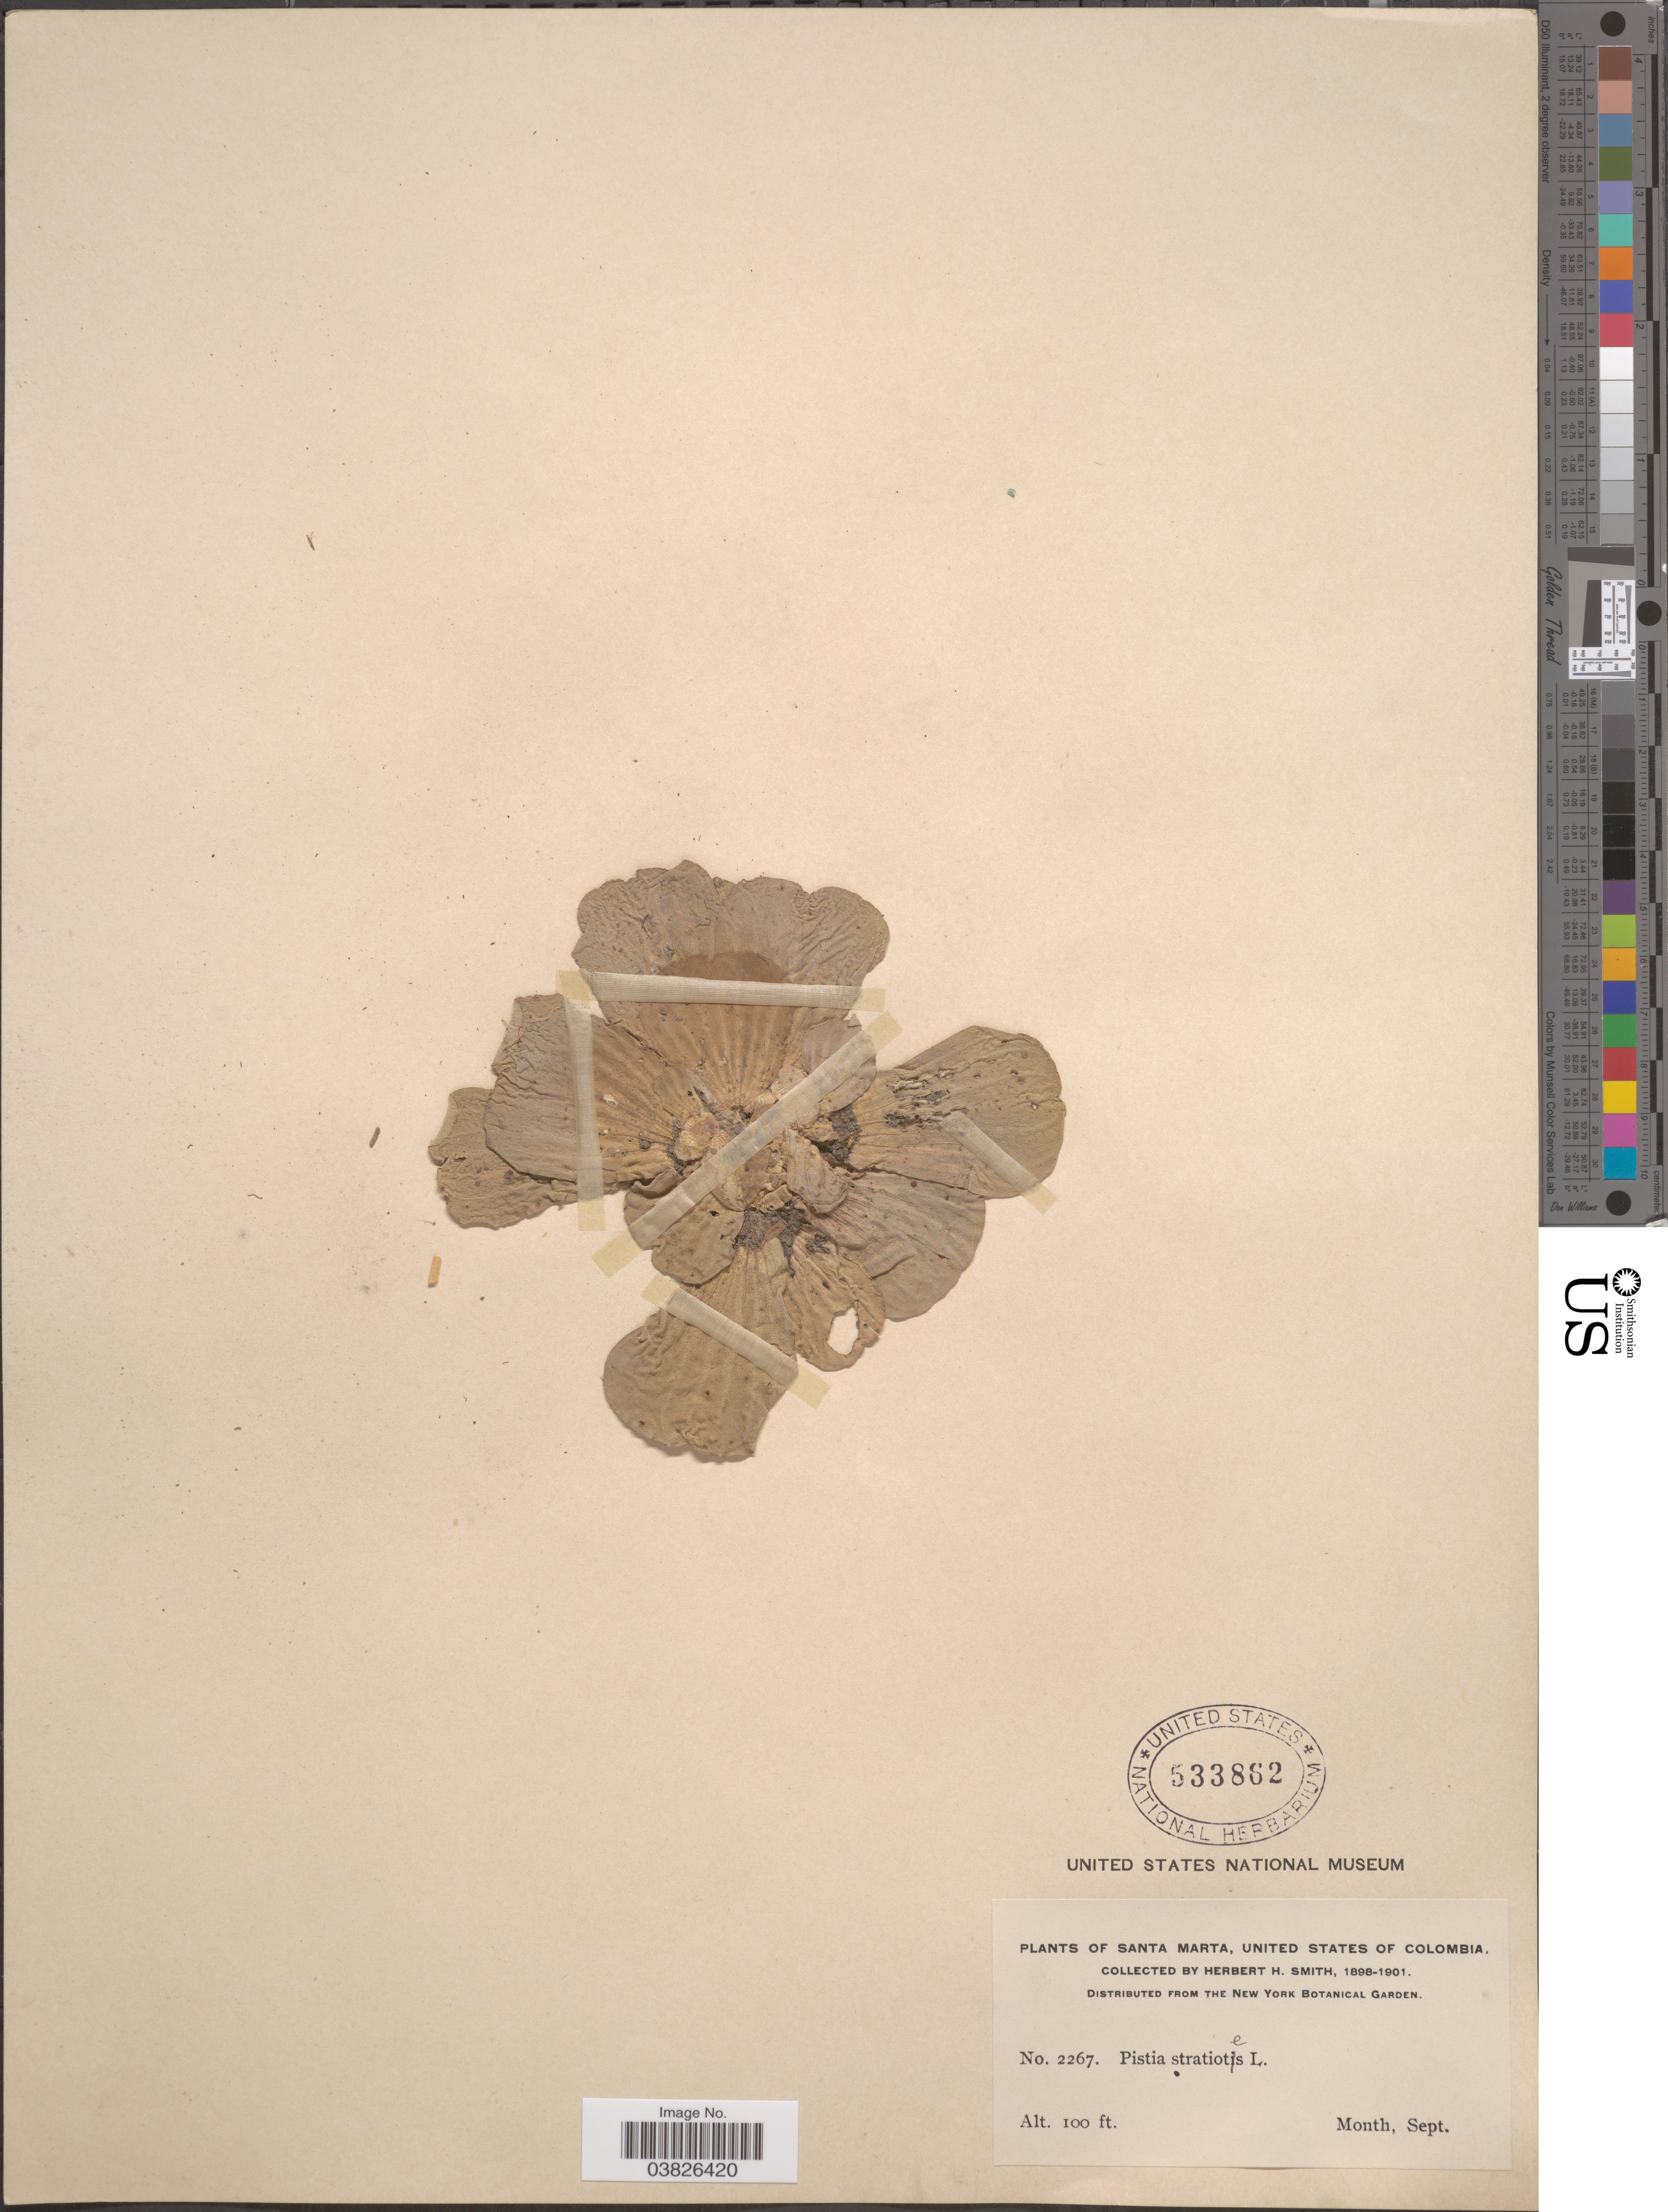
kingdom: Plantae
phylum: Tracheophyta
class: Liliopsida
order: Alismatales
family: Araceae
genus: Pistia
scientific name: Pistia stratiotes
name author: L.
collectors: Herbert H. Smith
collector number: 2267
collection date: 1898-09/1901-09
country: Colombia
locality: Santa Marta, United States of Colombia.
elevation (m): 30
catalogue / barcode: US 533862